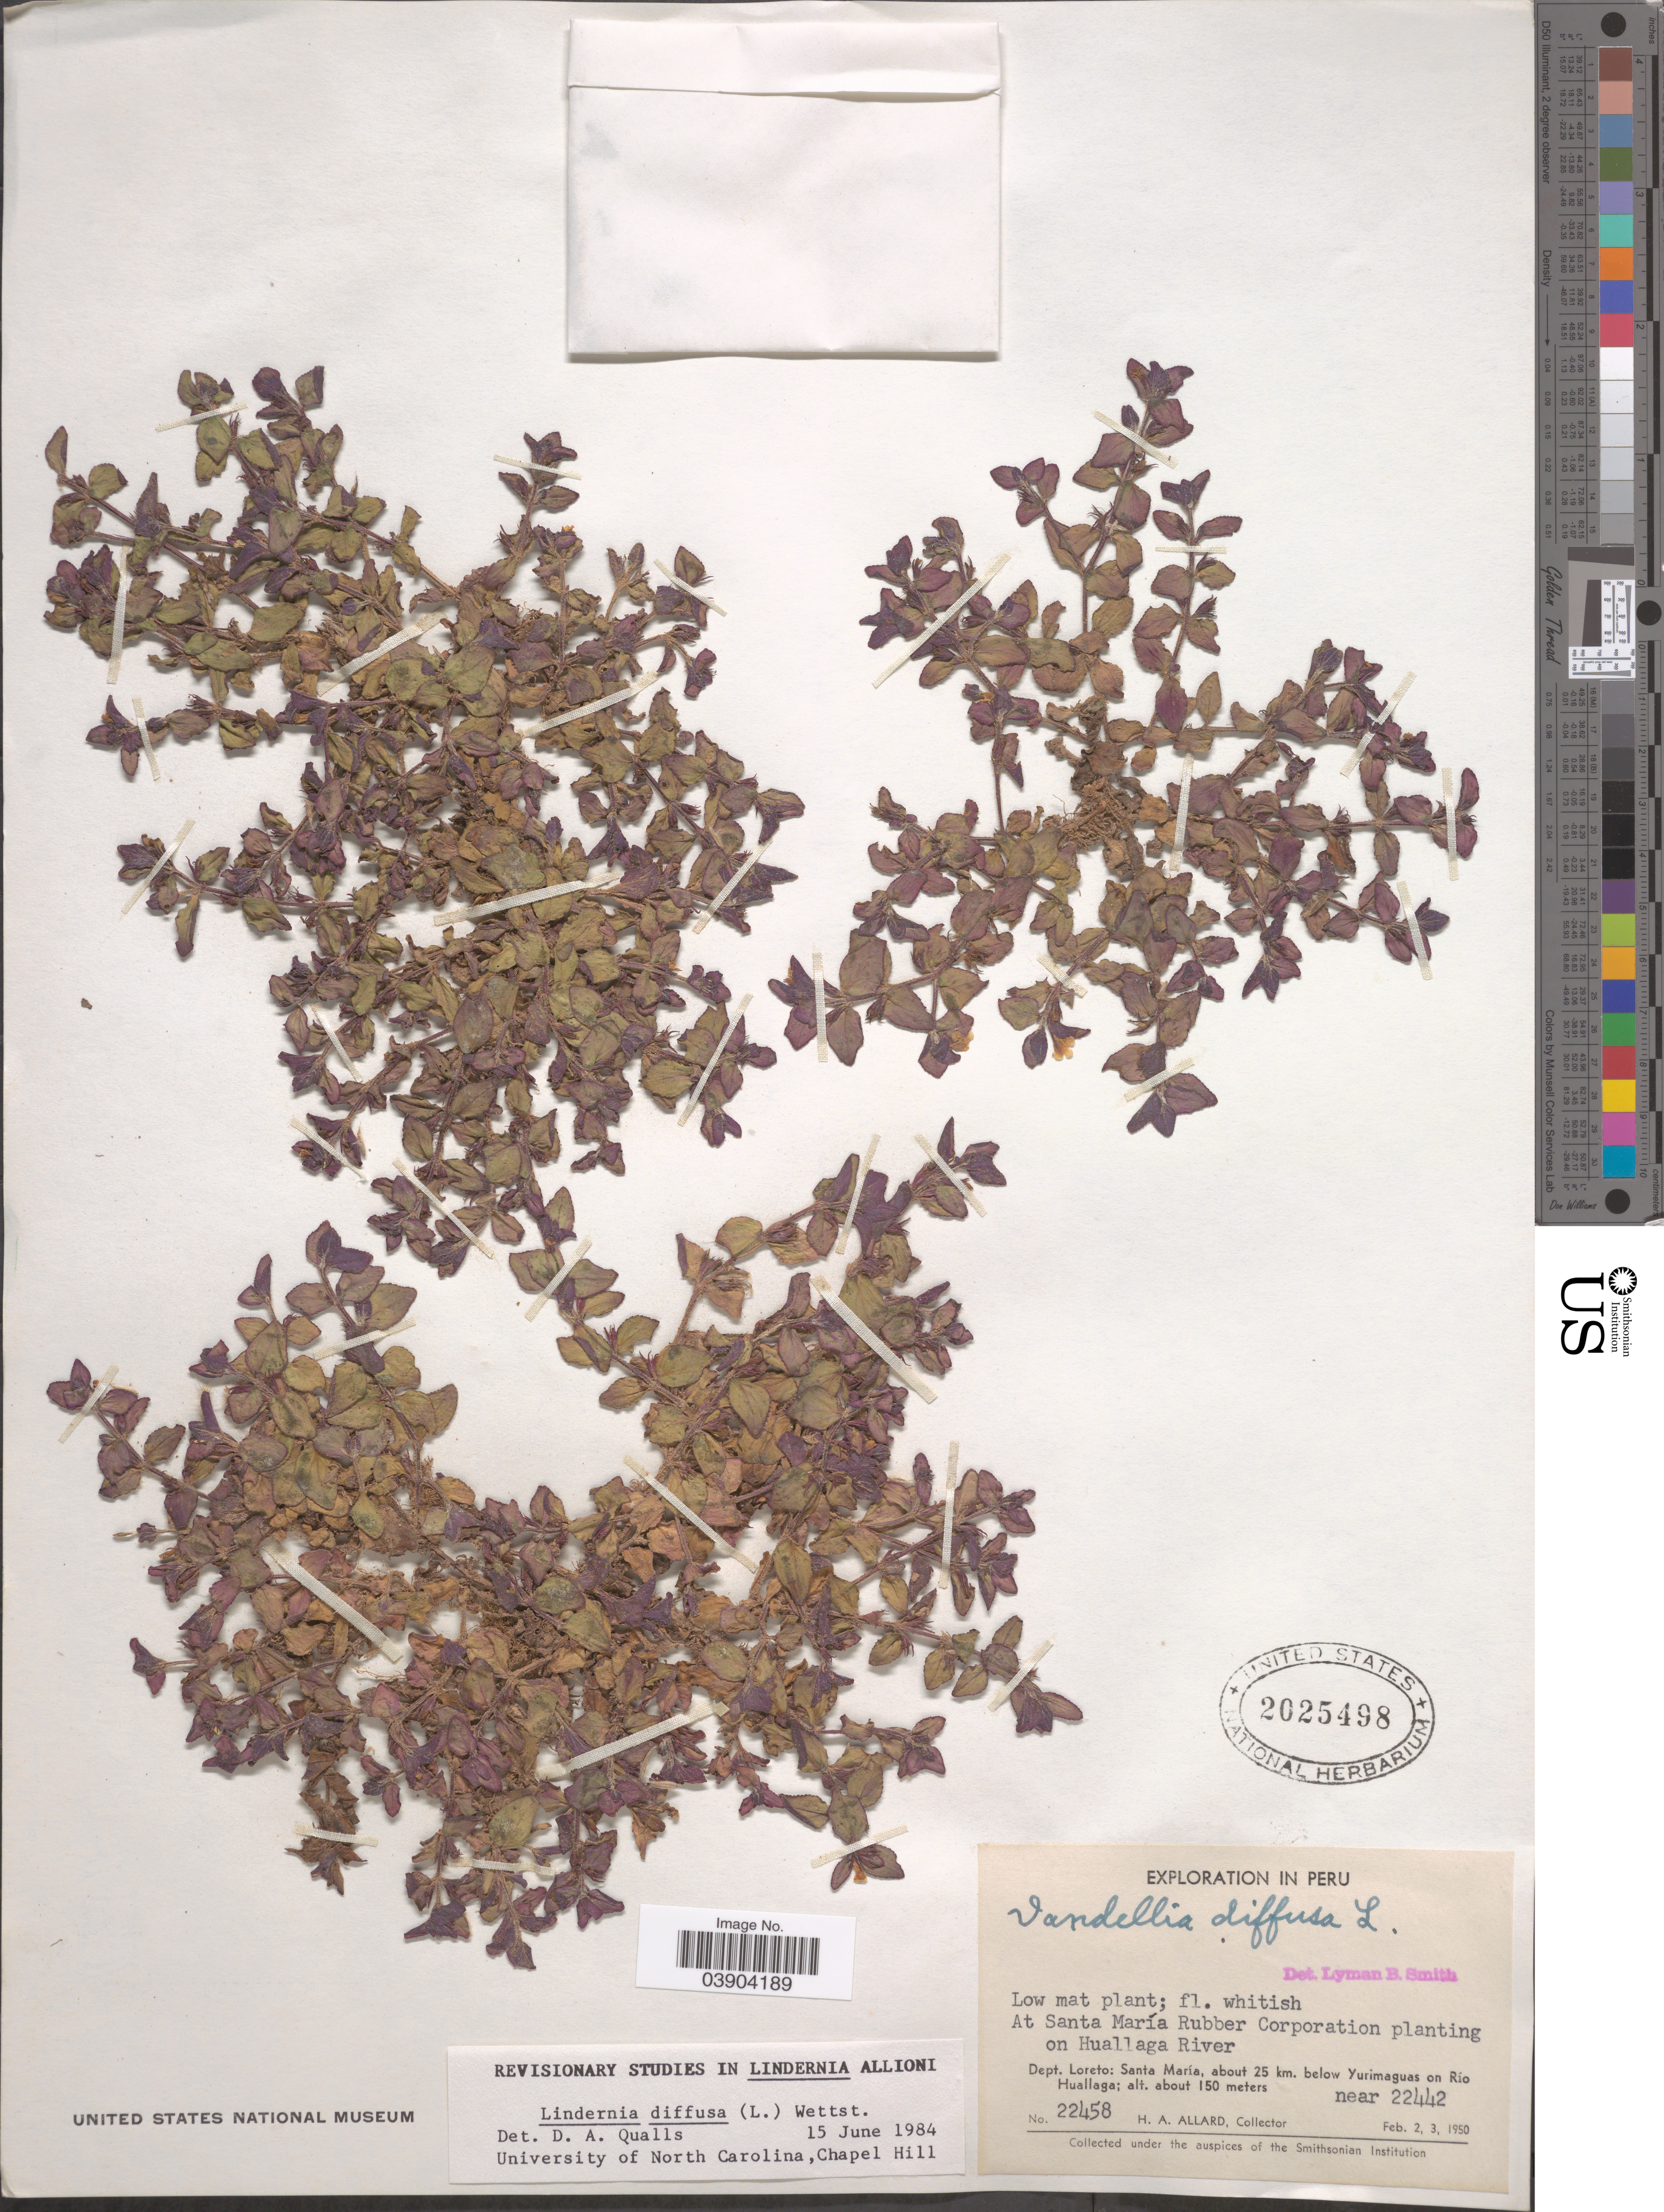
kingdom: Plantae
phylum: Tracheophyta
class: Magnoliopsida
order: Lamiales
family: Linderniaceae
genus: Lindernia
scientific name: Lindernia diffusa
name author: (L.) Wettst.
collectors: H. A. Allard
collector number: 22458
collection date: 1950-02-02/1950-02-03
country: Peru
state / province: Loreto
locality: At Santa María Rubber Corporation planting on Huallaga River. Dept. Loreto: Santa María, about 25 km. below Yurimaguas on Río Huallaga.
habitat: on river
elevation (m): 150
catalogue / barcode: US 2025498